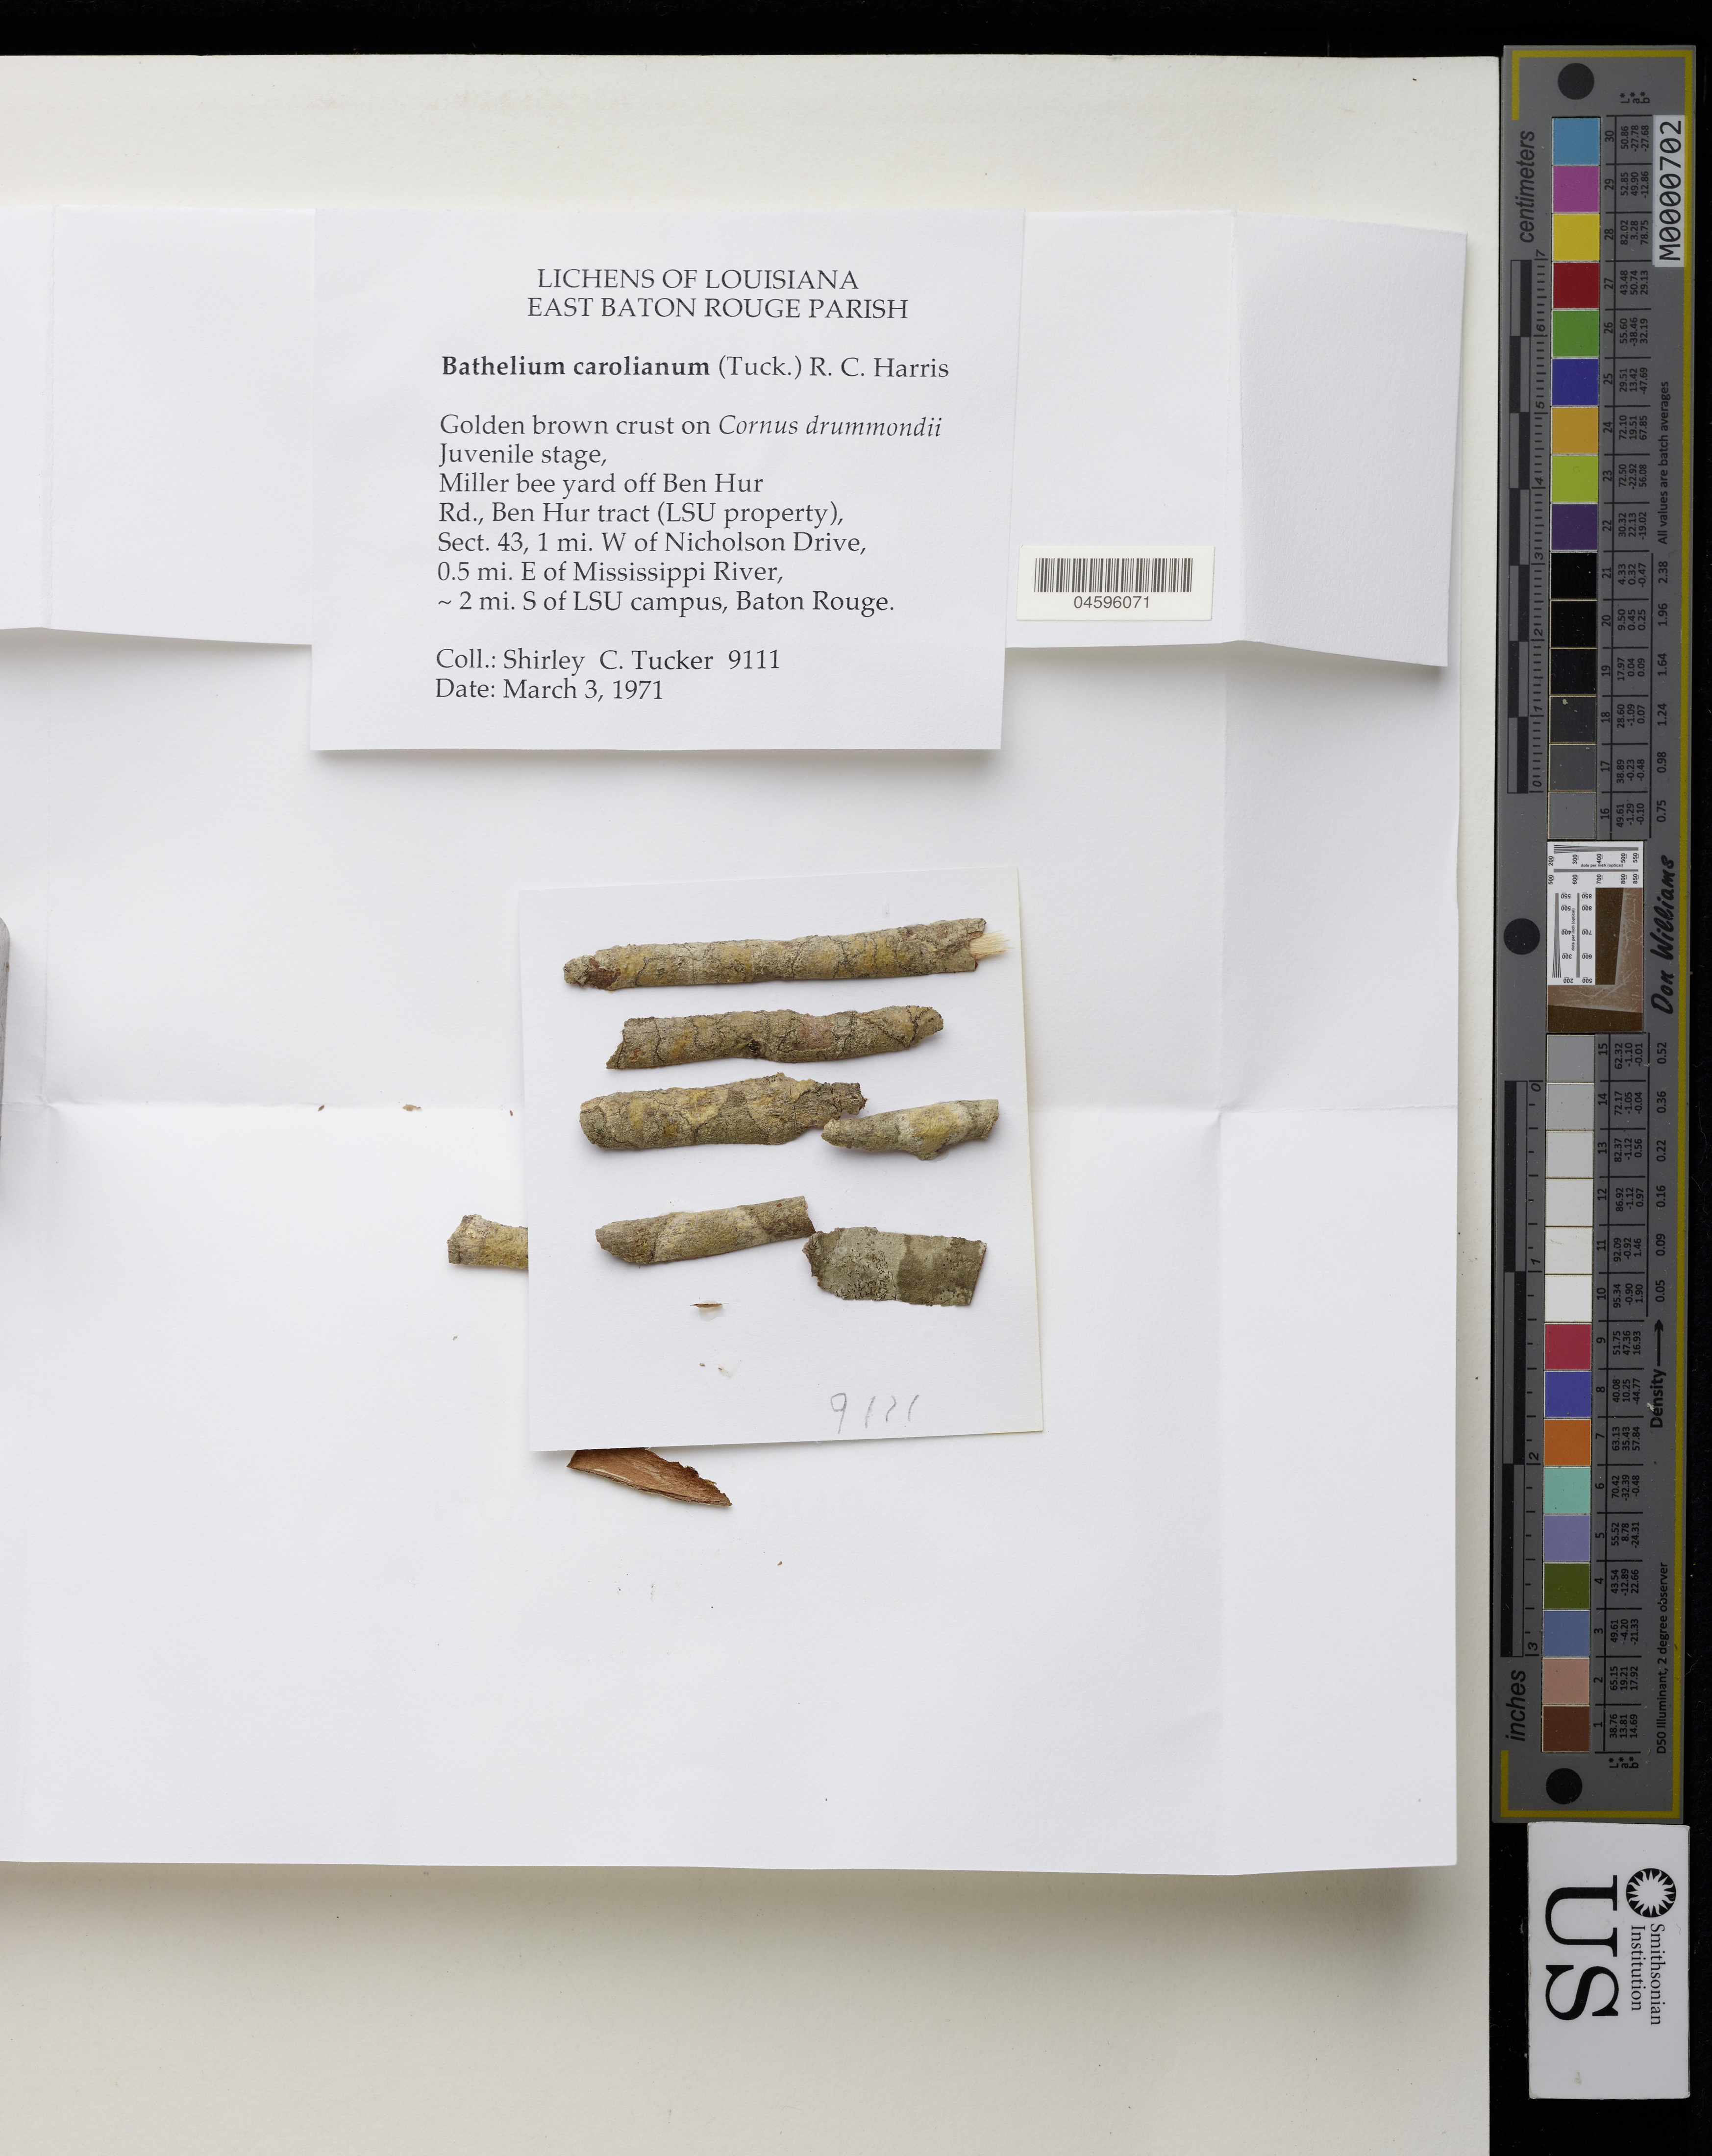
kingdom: Fungi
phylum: Ascomycota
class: Dothideomycetes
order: Trypetheliales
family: Trypetheliaceae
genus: Bathelium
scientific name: Bathelium carolinianum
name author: (Tuck.) R.C. Harris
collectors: S. Tucker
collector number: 9111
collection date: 1971-03-03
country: United States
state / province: Louisiana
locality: East Baton Rouge Parish. Juvenile stage, Miller bee yard off Ben Hur Rd., Ben Hur tract (LSU property), Sect. 43, 1 mi. W of Nicholson Drive, 0.5 mi. E of Mississippi River, ~ 2 mi. S of LSU campus, Baton Rouge.